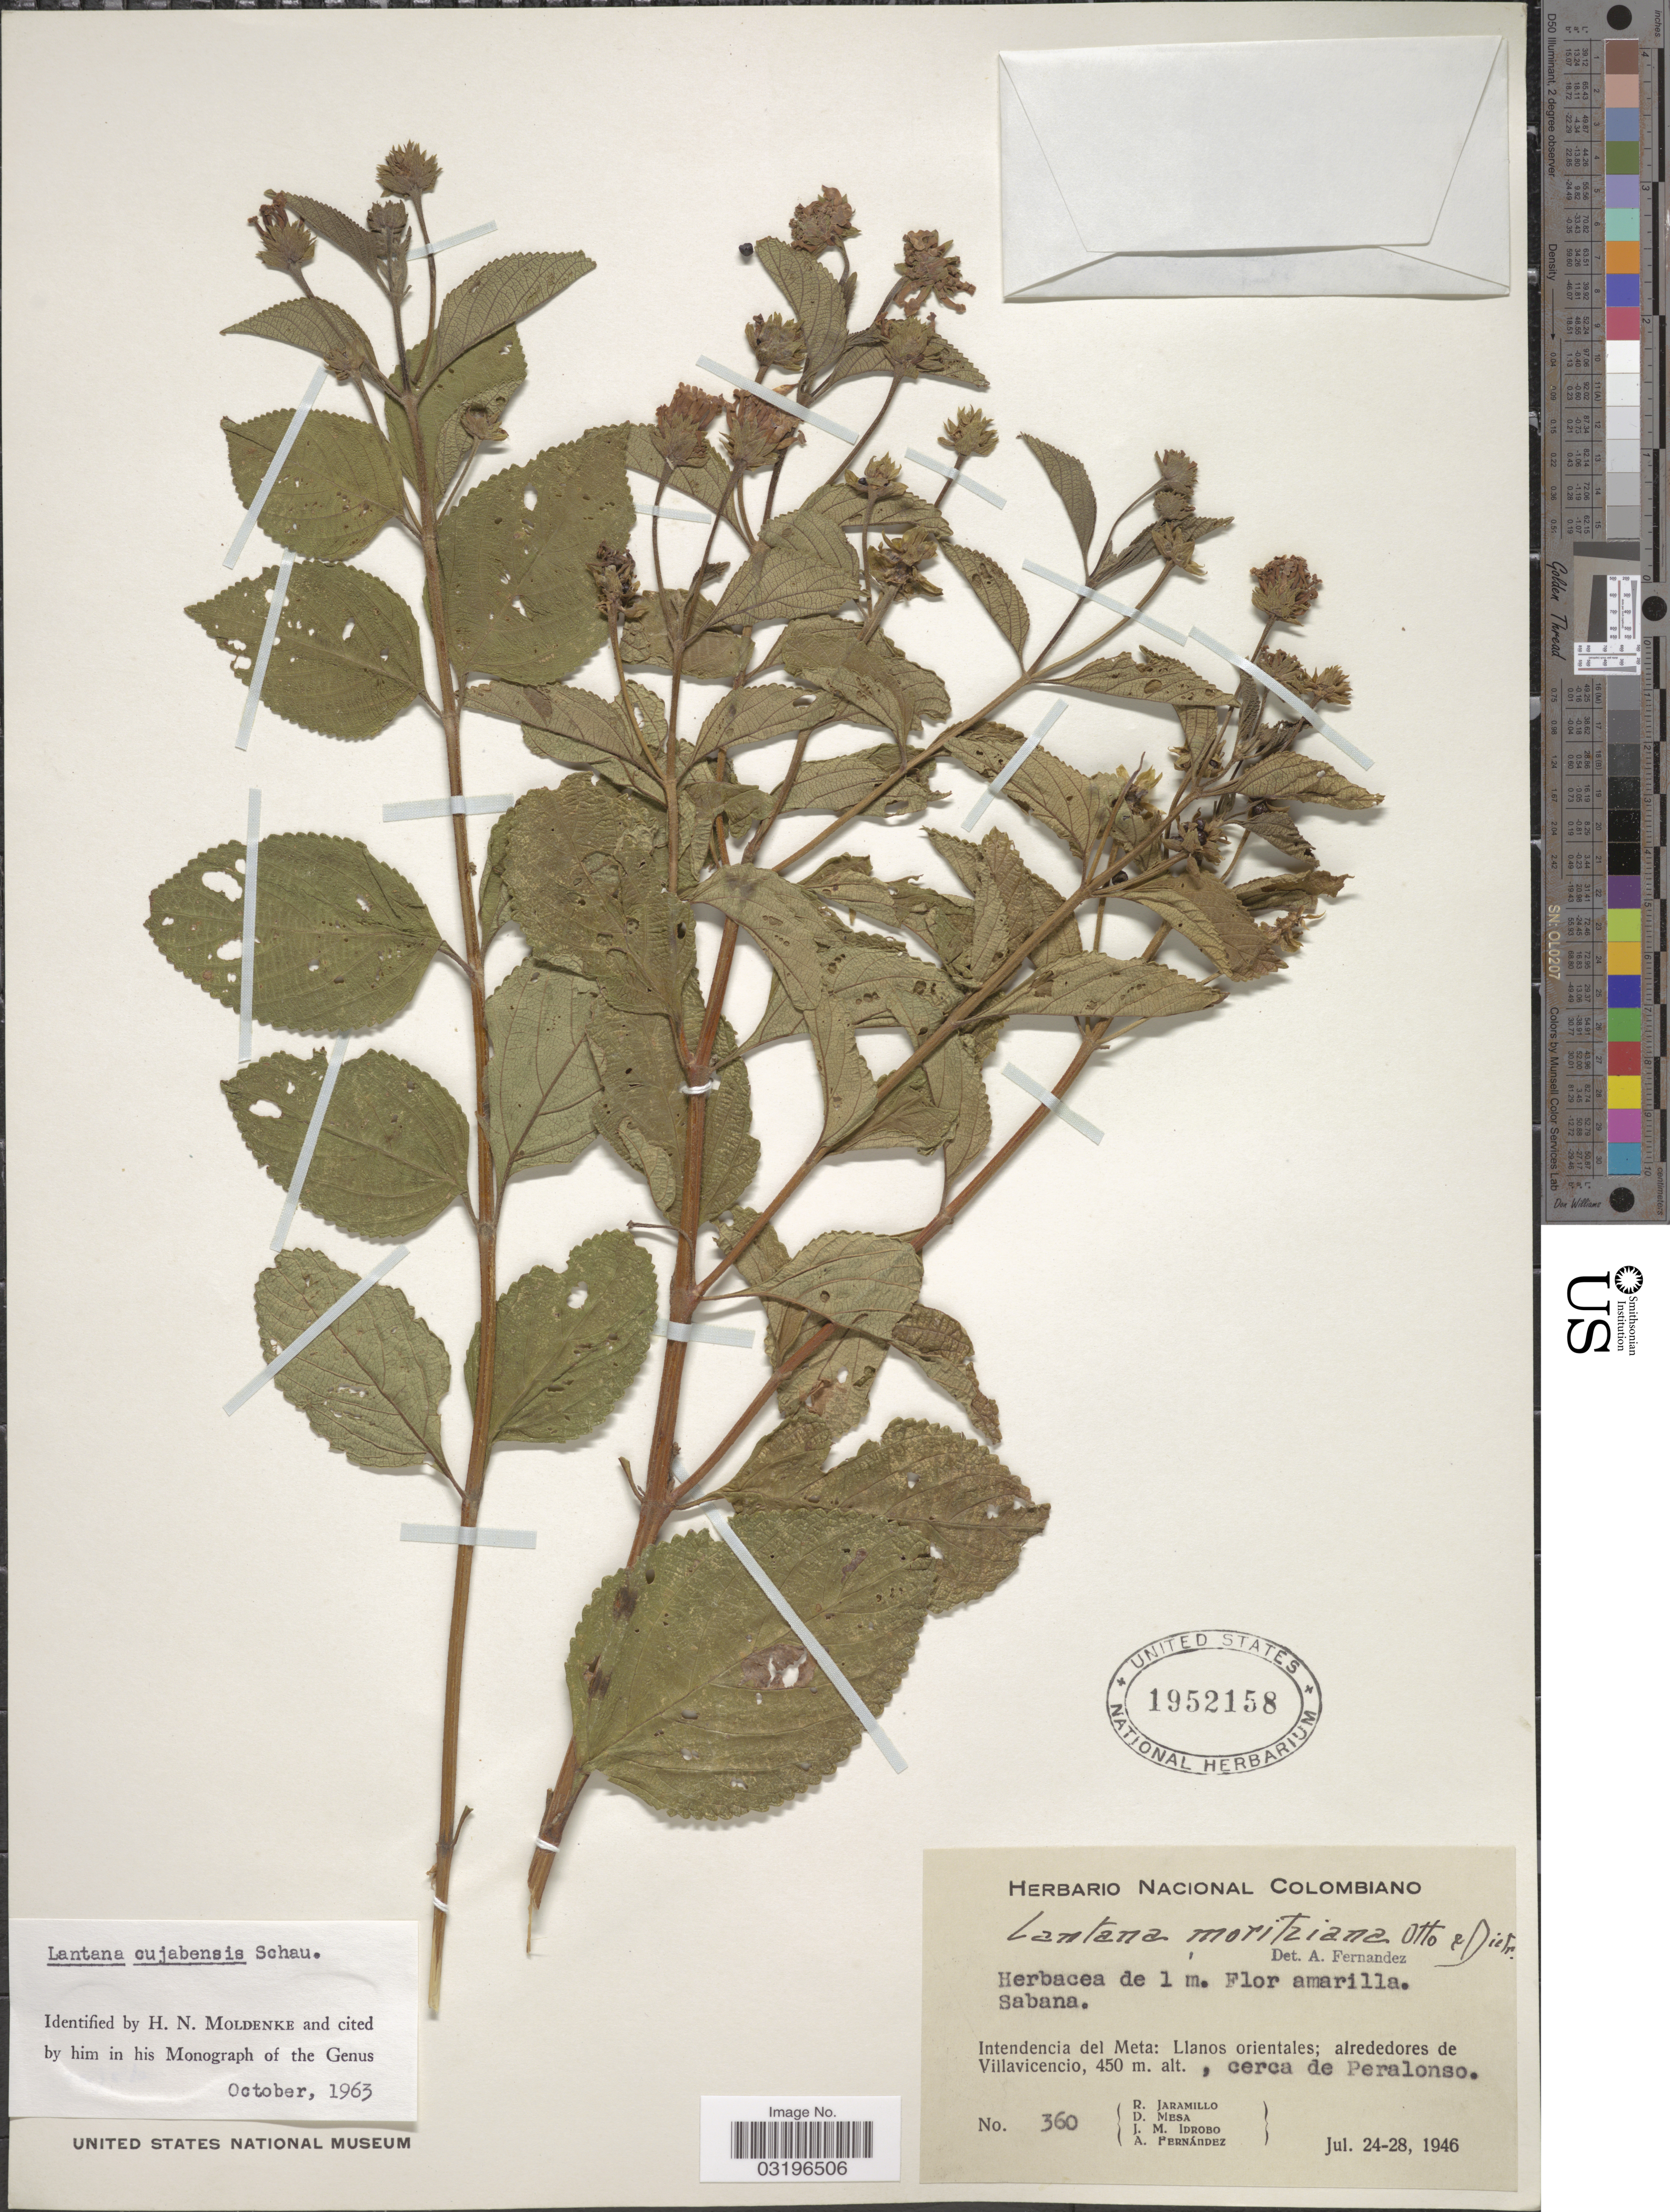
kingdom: Plantae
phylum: Tracheophyta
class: Magnoliopsida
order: Lamiales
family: Verbenaceae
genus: Lantana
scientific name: Lantana cujabensis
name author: Schau.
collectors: R. Jaramillo, D. Mesa, J. M. Idrobo & A. Fernandez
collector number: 360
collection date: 1946-07-24/1946-07-28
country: Colombia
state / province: Meta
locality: Intendencia del Meta: Llanos orientales; alrededores de Villavicencio, cerca de Peralonso.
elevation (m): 450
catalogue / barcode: US 1952158